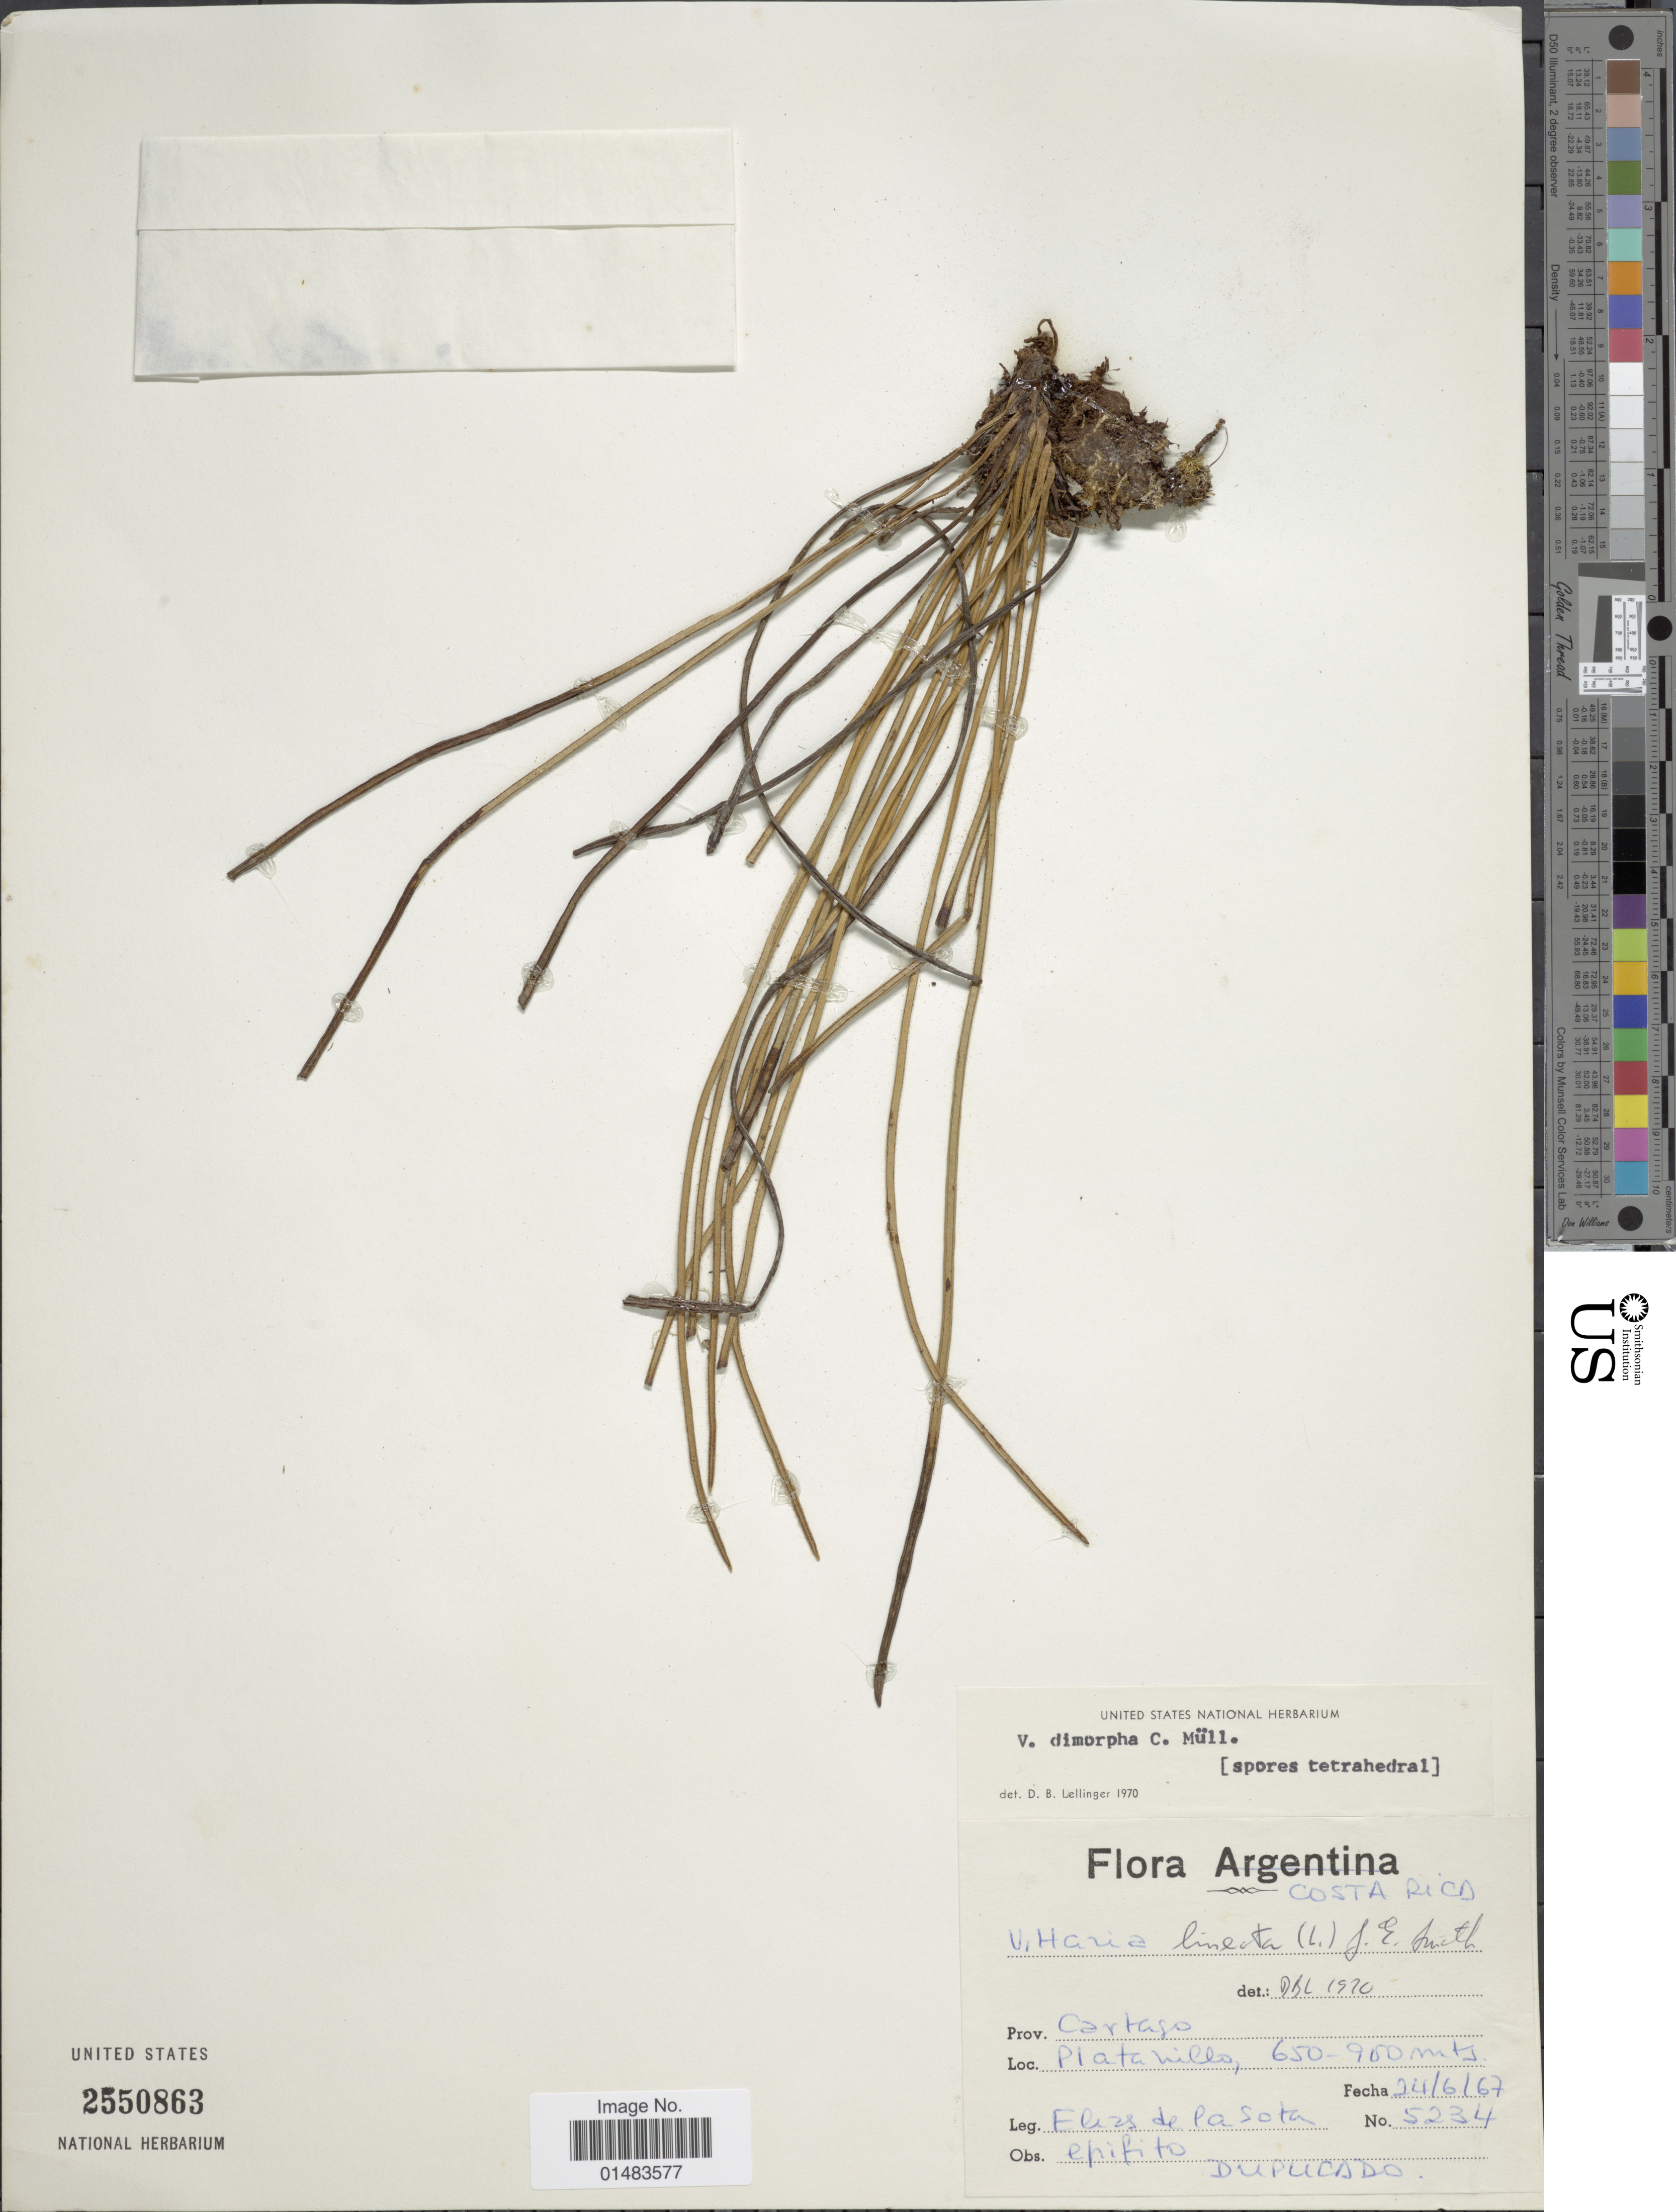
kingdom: Plantae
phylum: Tracheophyta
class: Polypodiopsida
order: Polypodiales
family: Pteridaceae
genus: Vittaria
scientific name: Vittaria graminifolia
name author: Kaulf.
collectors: E. R. de la Sota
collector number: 5234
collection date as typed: Transcribed d/m/y: 24/6/67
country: Costa Rica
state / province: Cartago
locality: Platanillo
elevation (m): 650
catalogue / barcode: US 2550863